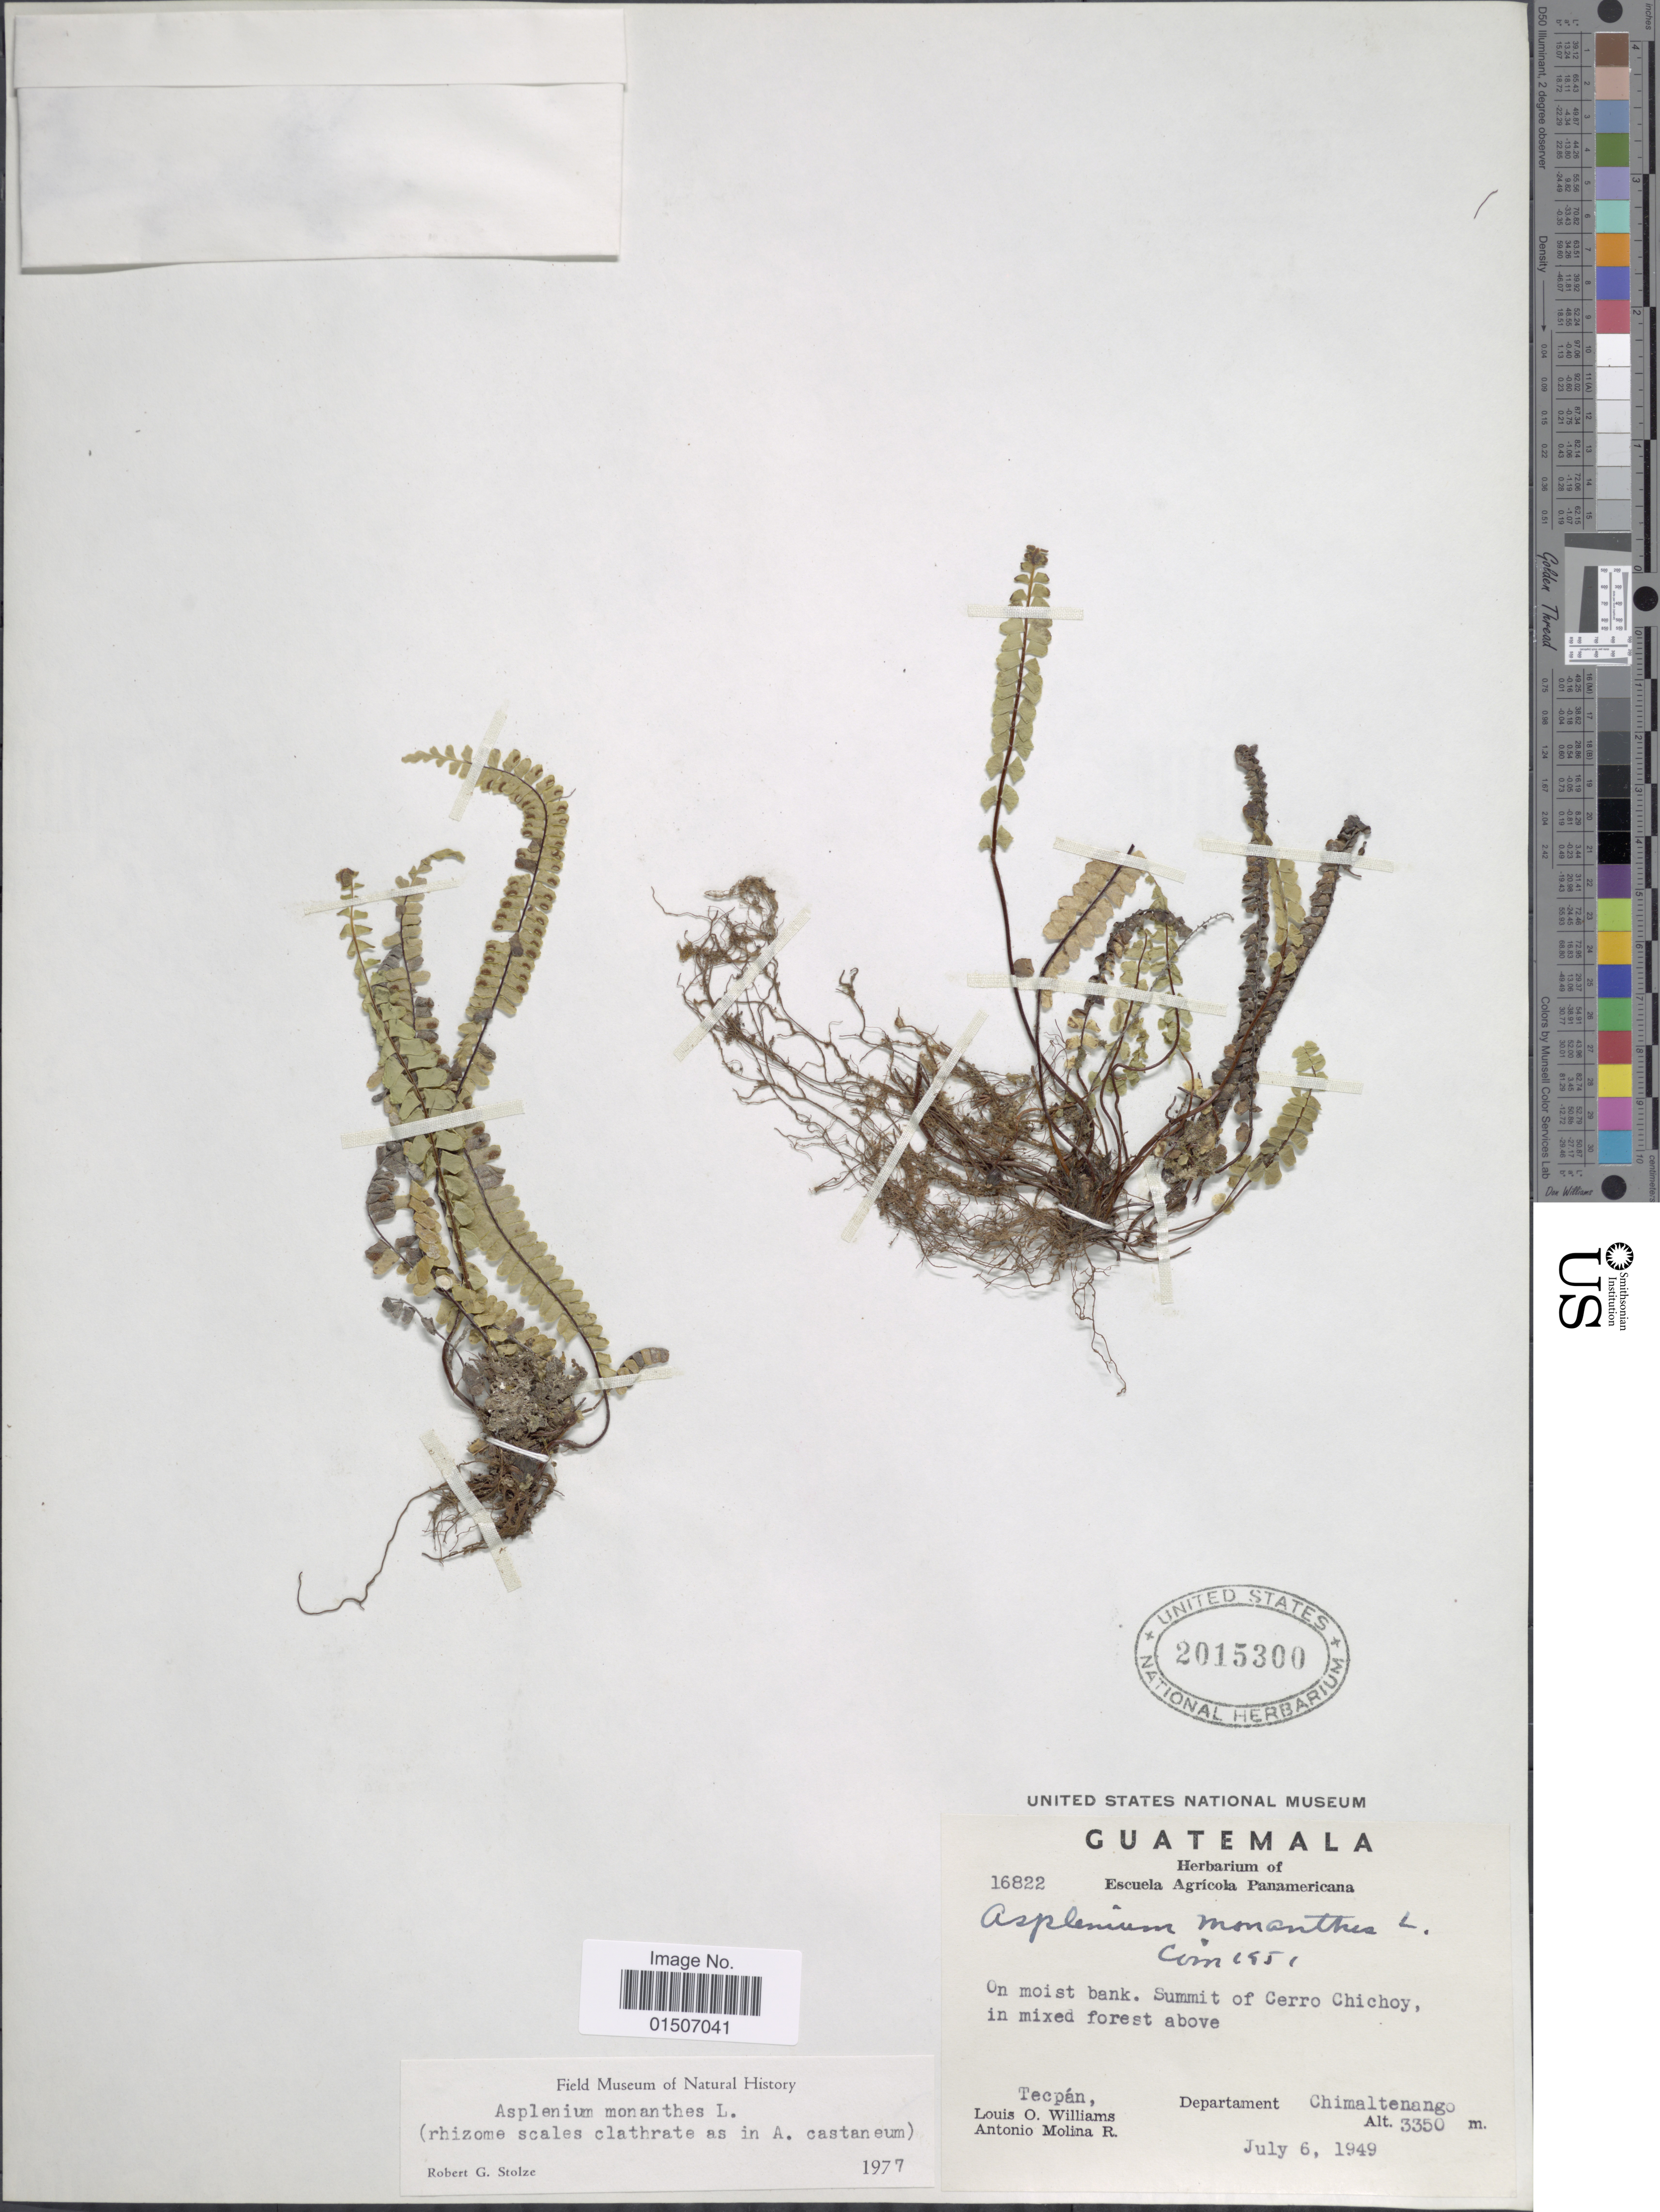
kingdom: Plantae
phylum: Tracheophyta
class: Polypodiopsida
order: Polypodiales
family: Aspleniaceae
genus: Asplenium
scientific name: Asplenium monanthes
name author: L.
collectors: L. O. Williams & A. Molina R.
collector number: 16822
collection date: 1949-07-06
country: Guatemala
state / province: Chimaltenango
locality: On moist bank. Summit of Cerro Chicoy, in mixed forest above Tecpán, Department Chimaltenango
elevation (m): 3350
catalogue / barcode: US 2015300